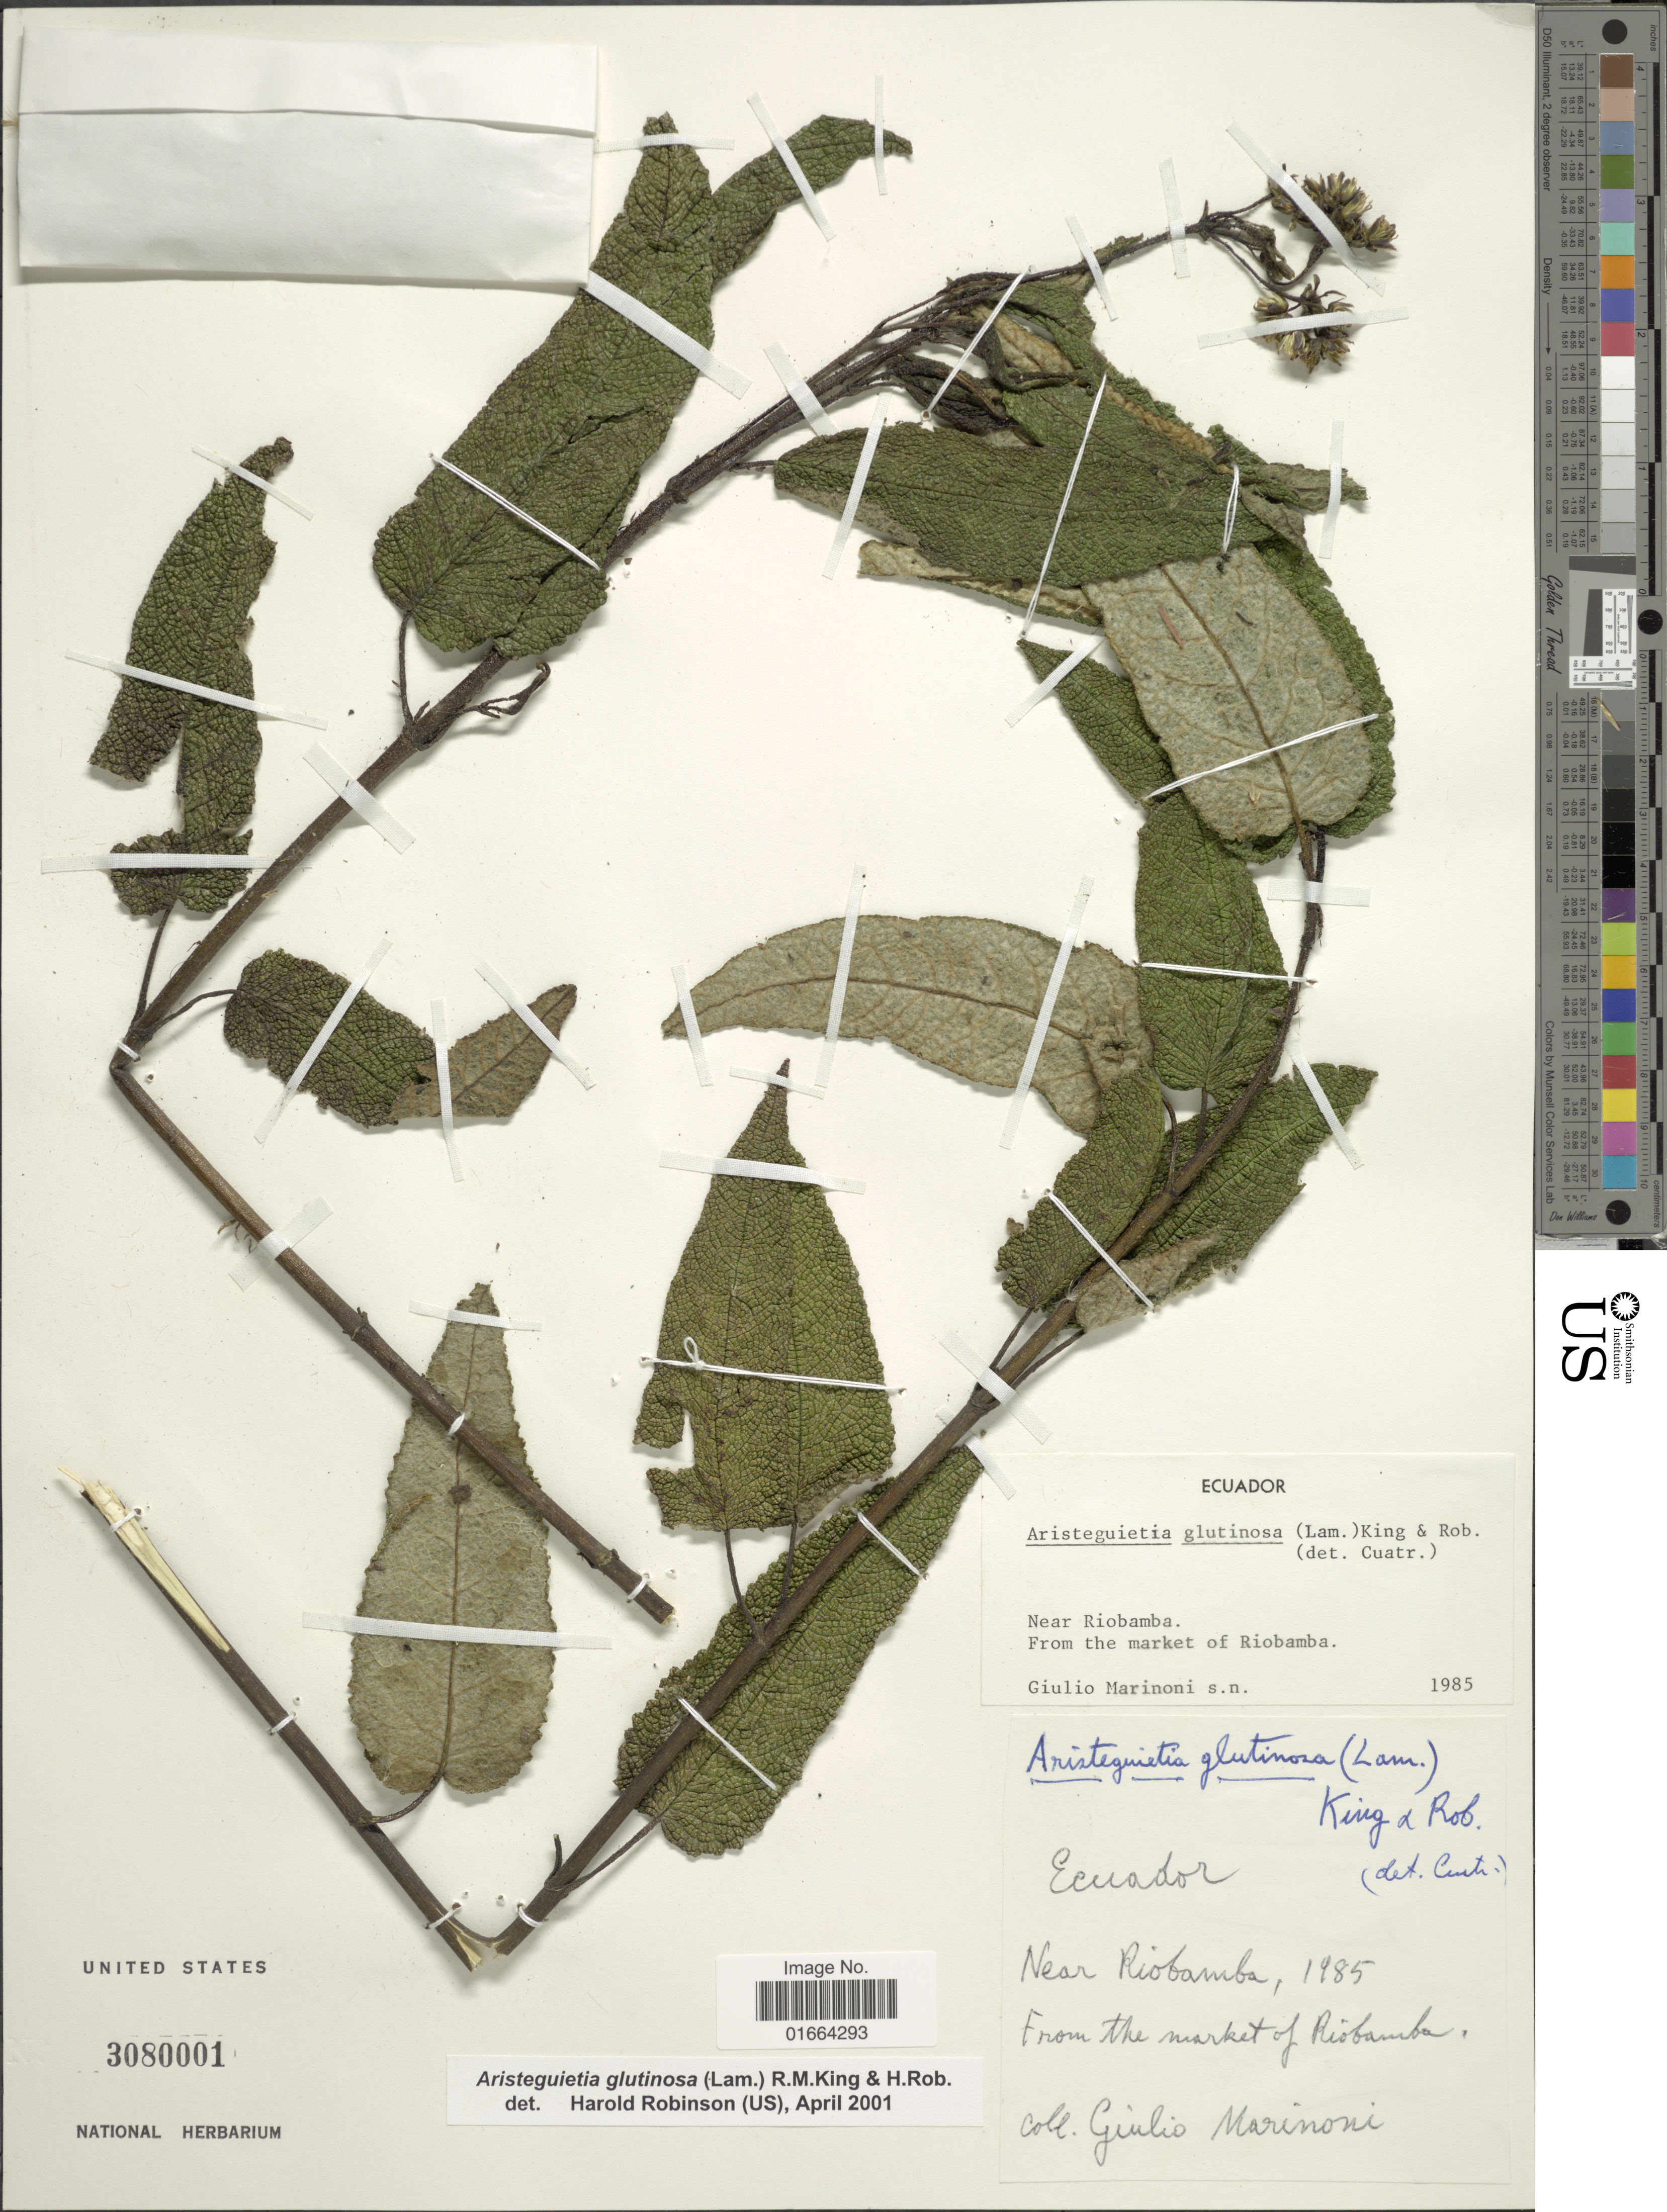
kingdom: Plantae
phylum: Tracheophyta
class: Magnoliopsida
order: Asterales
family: Asteraceae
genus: Aristeguietia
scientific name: Aristeguietia glutinosa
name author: (Lam.) R.M. King & H. Rob.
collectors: G. Marinoni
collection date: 1985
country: Ecuador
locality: Near Riobamba. From the market of Riobamba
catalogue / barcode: US 3080001